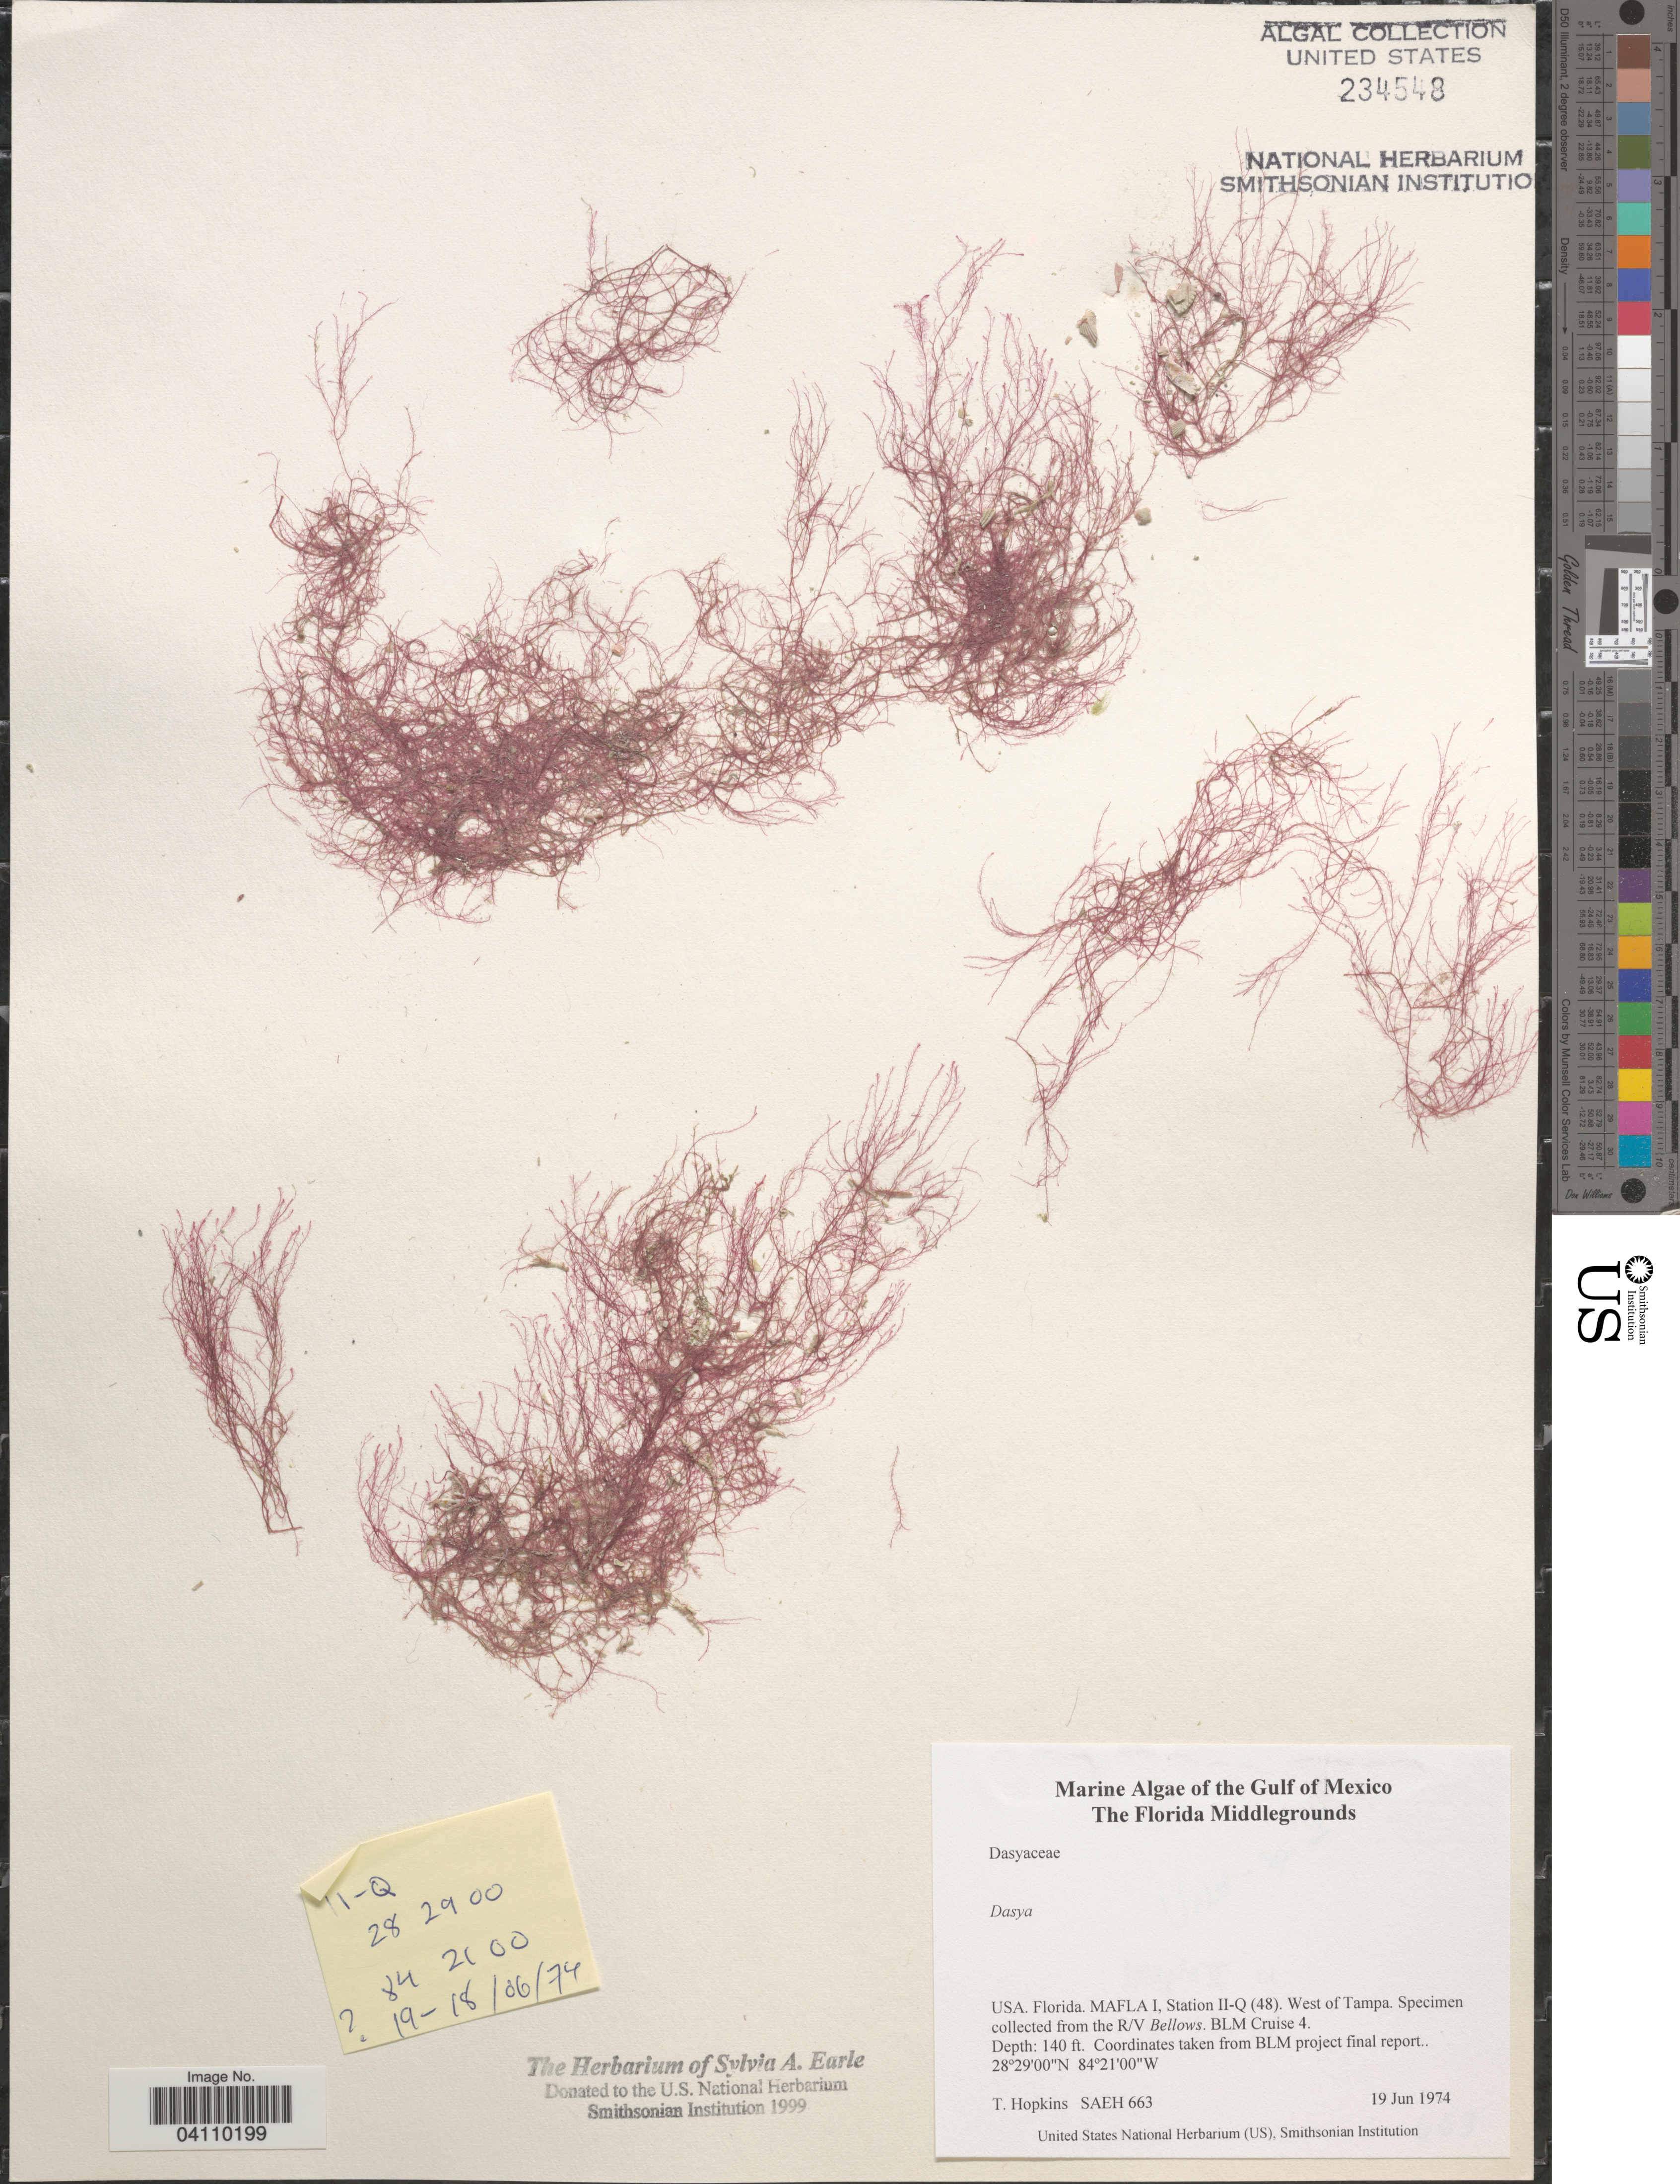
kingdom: Plantae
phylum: Rhodophyta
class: Florideophyceae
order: Ceramiales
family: Dasyaceae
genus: Dasya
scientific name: Dasya sp.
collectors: T. Hopkins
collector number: SAEH663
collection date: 1974-06-19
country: United States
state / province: Florida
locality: The Gulf of Mexico. The Florida Middlegrounds. MAFLA I, Station II-Q (48). West of Tampa. The R/V Bellows. BLM Cruise 4.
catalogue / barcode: US 234548